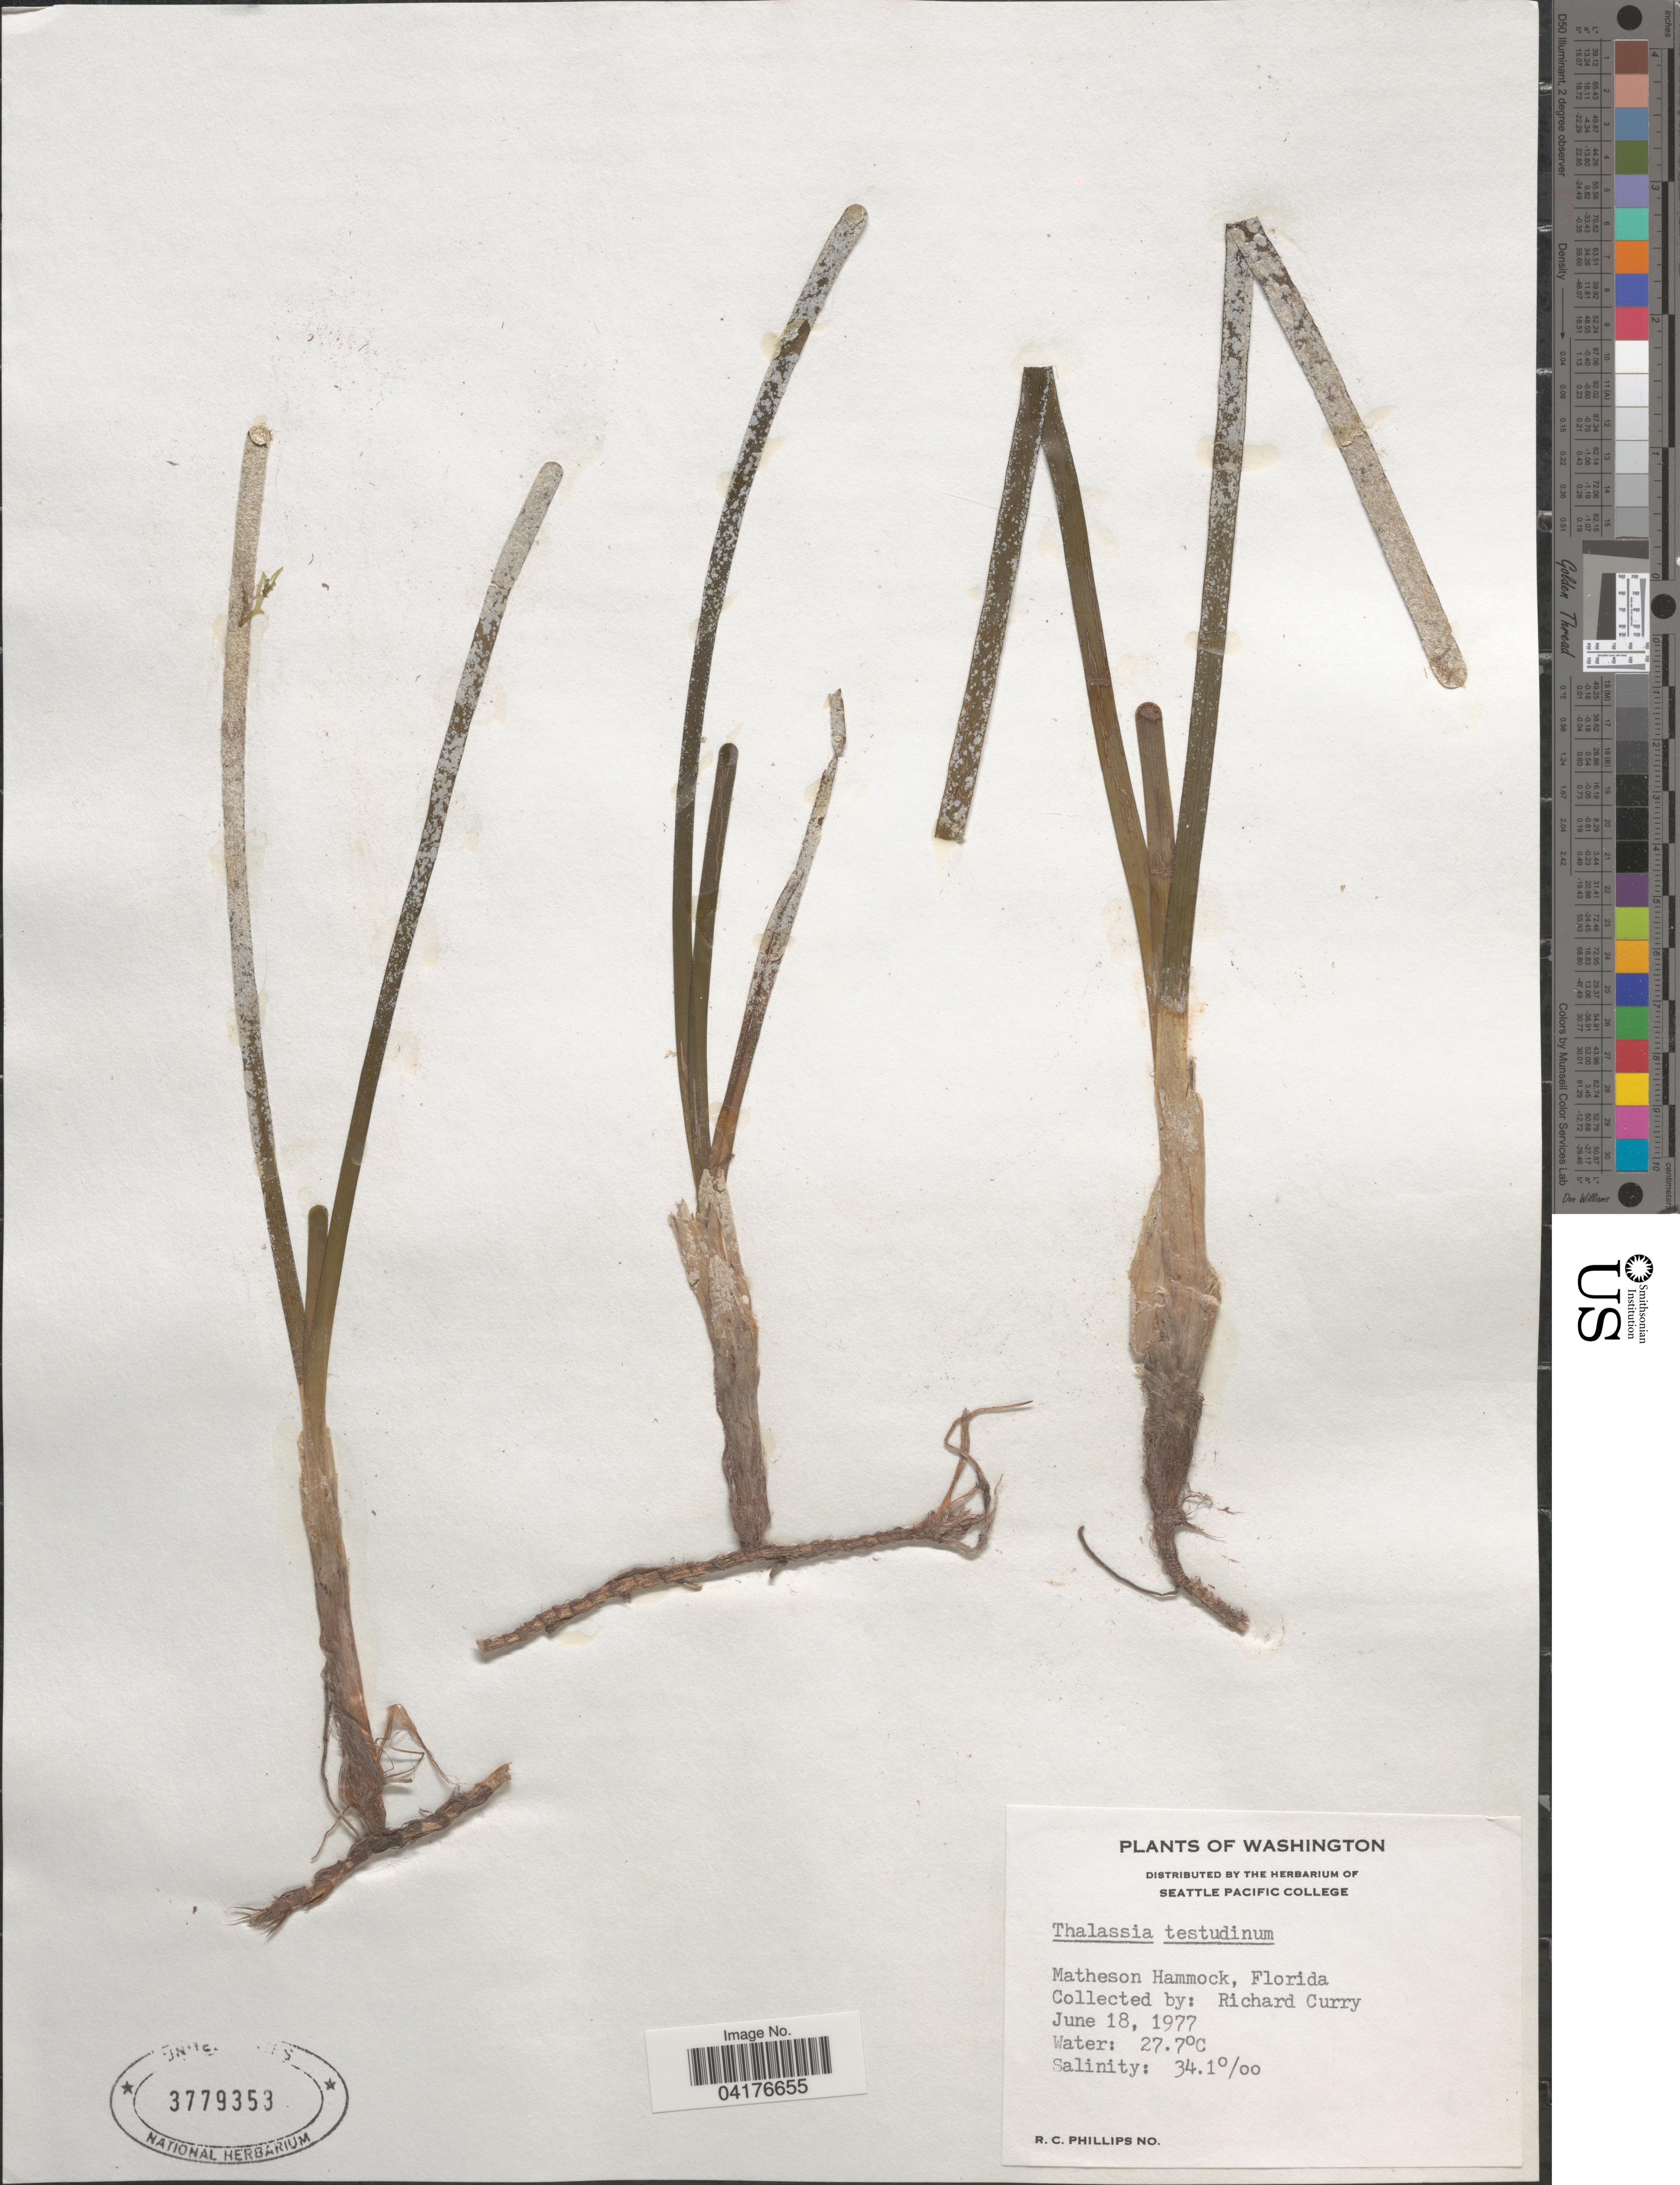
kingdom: Plantae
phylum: Tracheophyta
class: Liliopsida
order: Alismatales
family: Hydrocharitaceae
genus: Thalassia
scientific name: Thalassia testudinum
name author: Banks & Sol. ex K.D. Koenig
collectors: R. Curry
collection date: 1977-06-18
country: United States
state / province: Florida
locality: Matheson Hammock.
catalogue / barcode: US 3779353